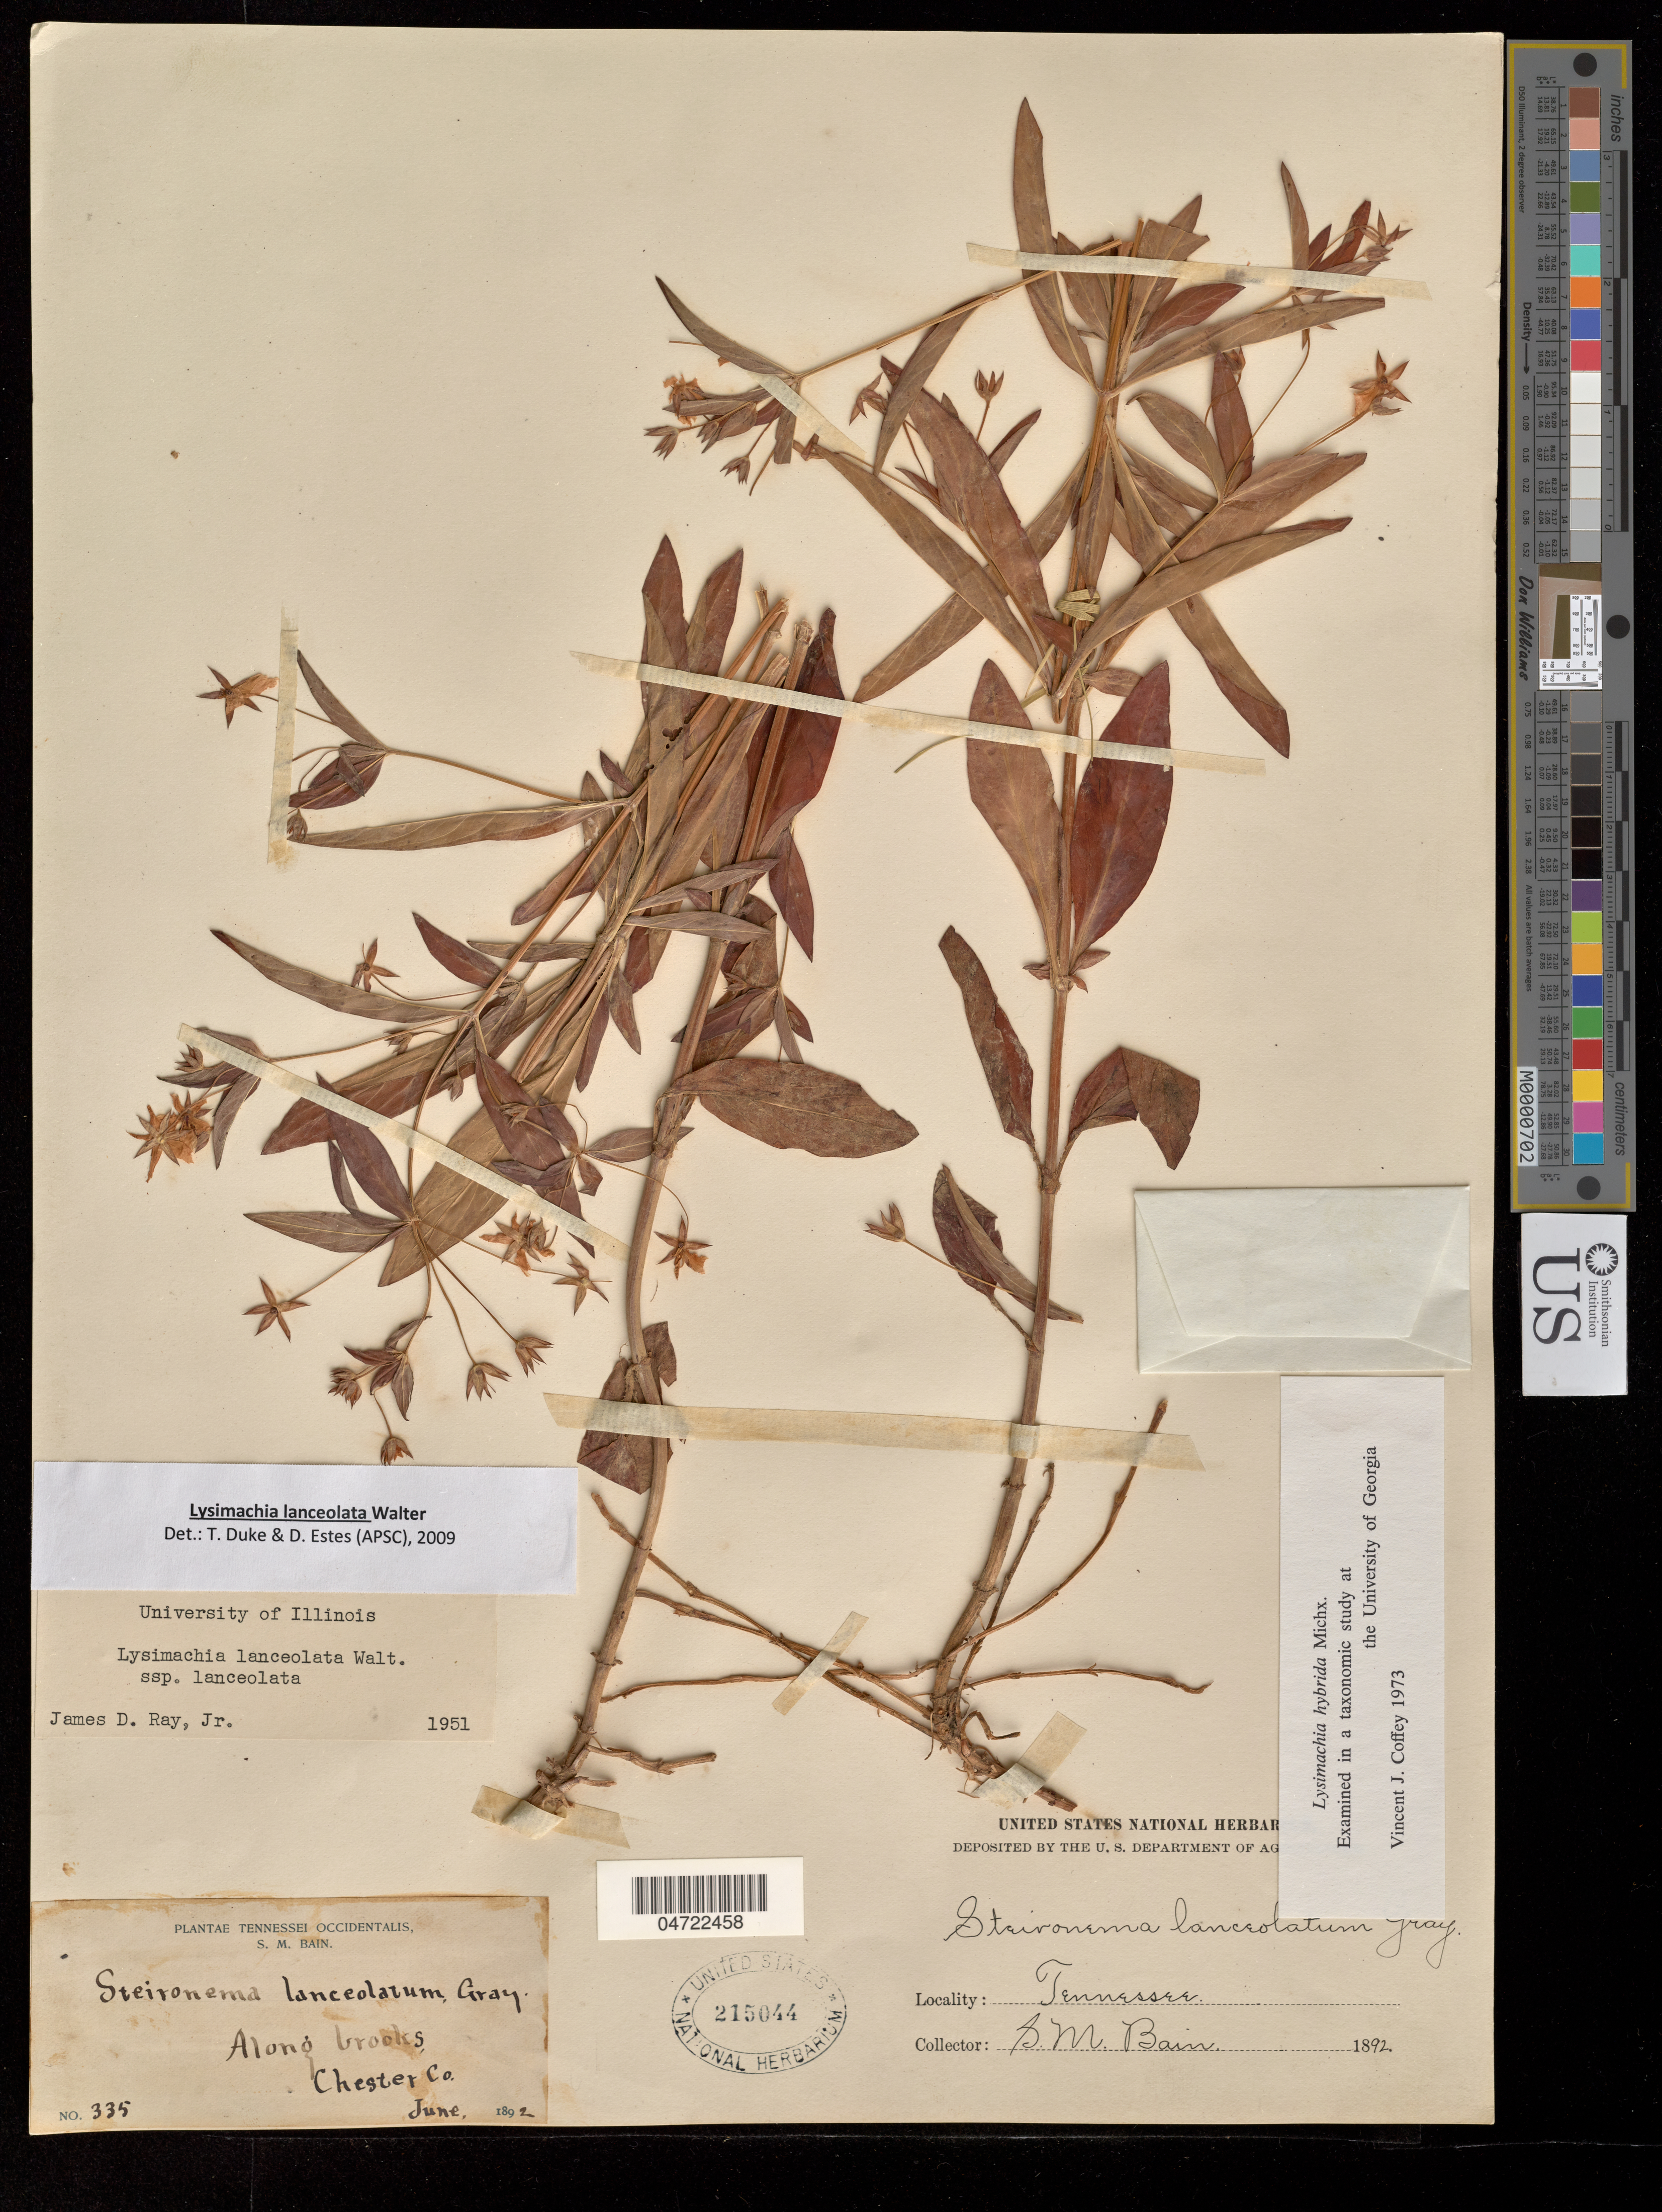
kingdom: Plantae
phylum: Tracheophyta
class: Magnoliopsida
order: Ericales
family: Primulaceae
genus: Lysimachia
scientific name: Lysimachia lanceolata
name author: Walter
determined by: Duke, T.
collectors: S. M. Bain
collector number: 335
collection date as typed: Jun 1892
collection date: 1892-06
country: United States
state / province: Tennessee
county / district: Chester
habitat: along brooks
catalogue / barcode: US 215044